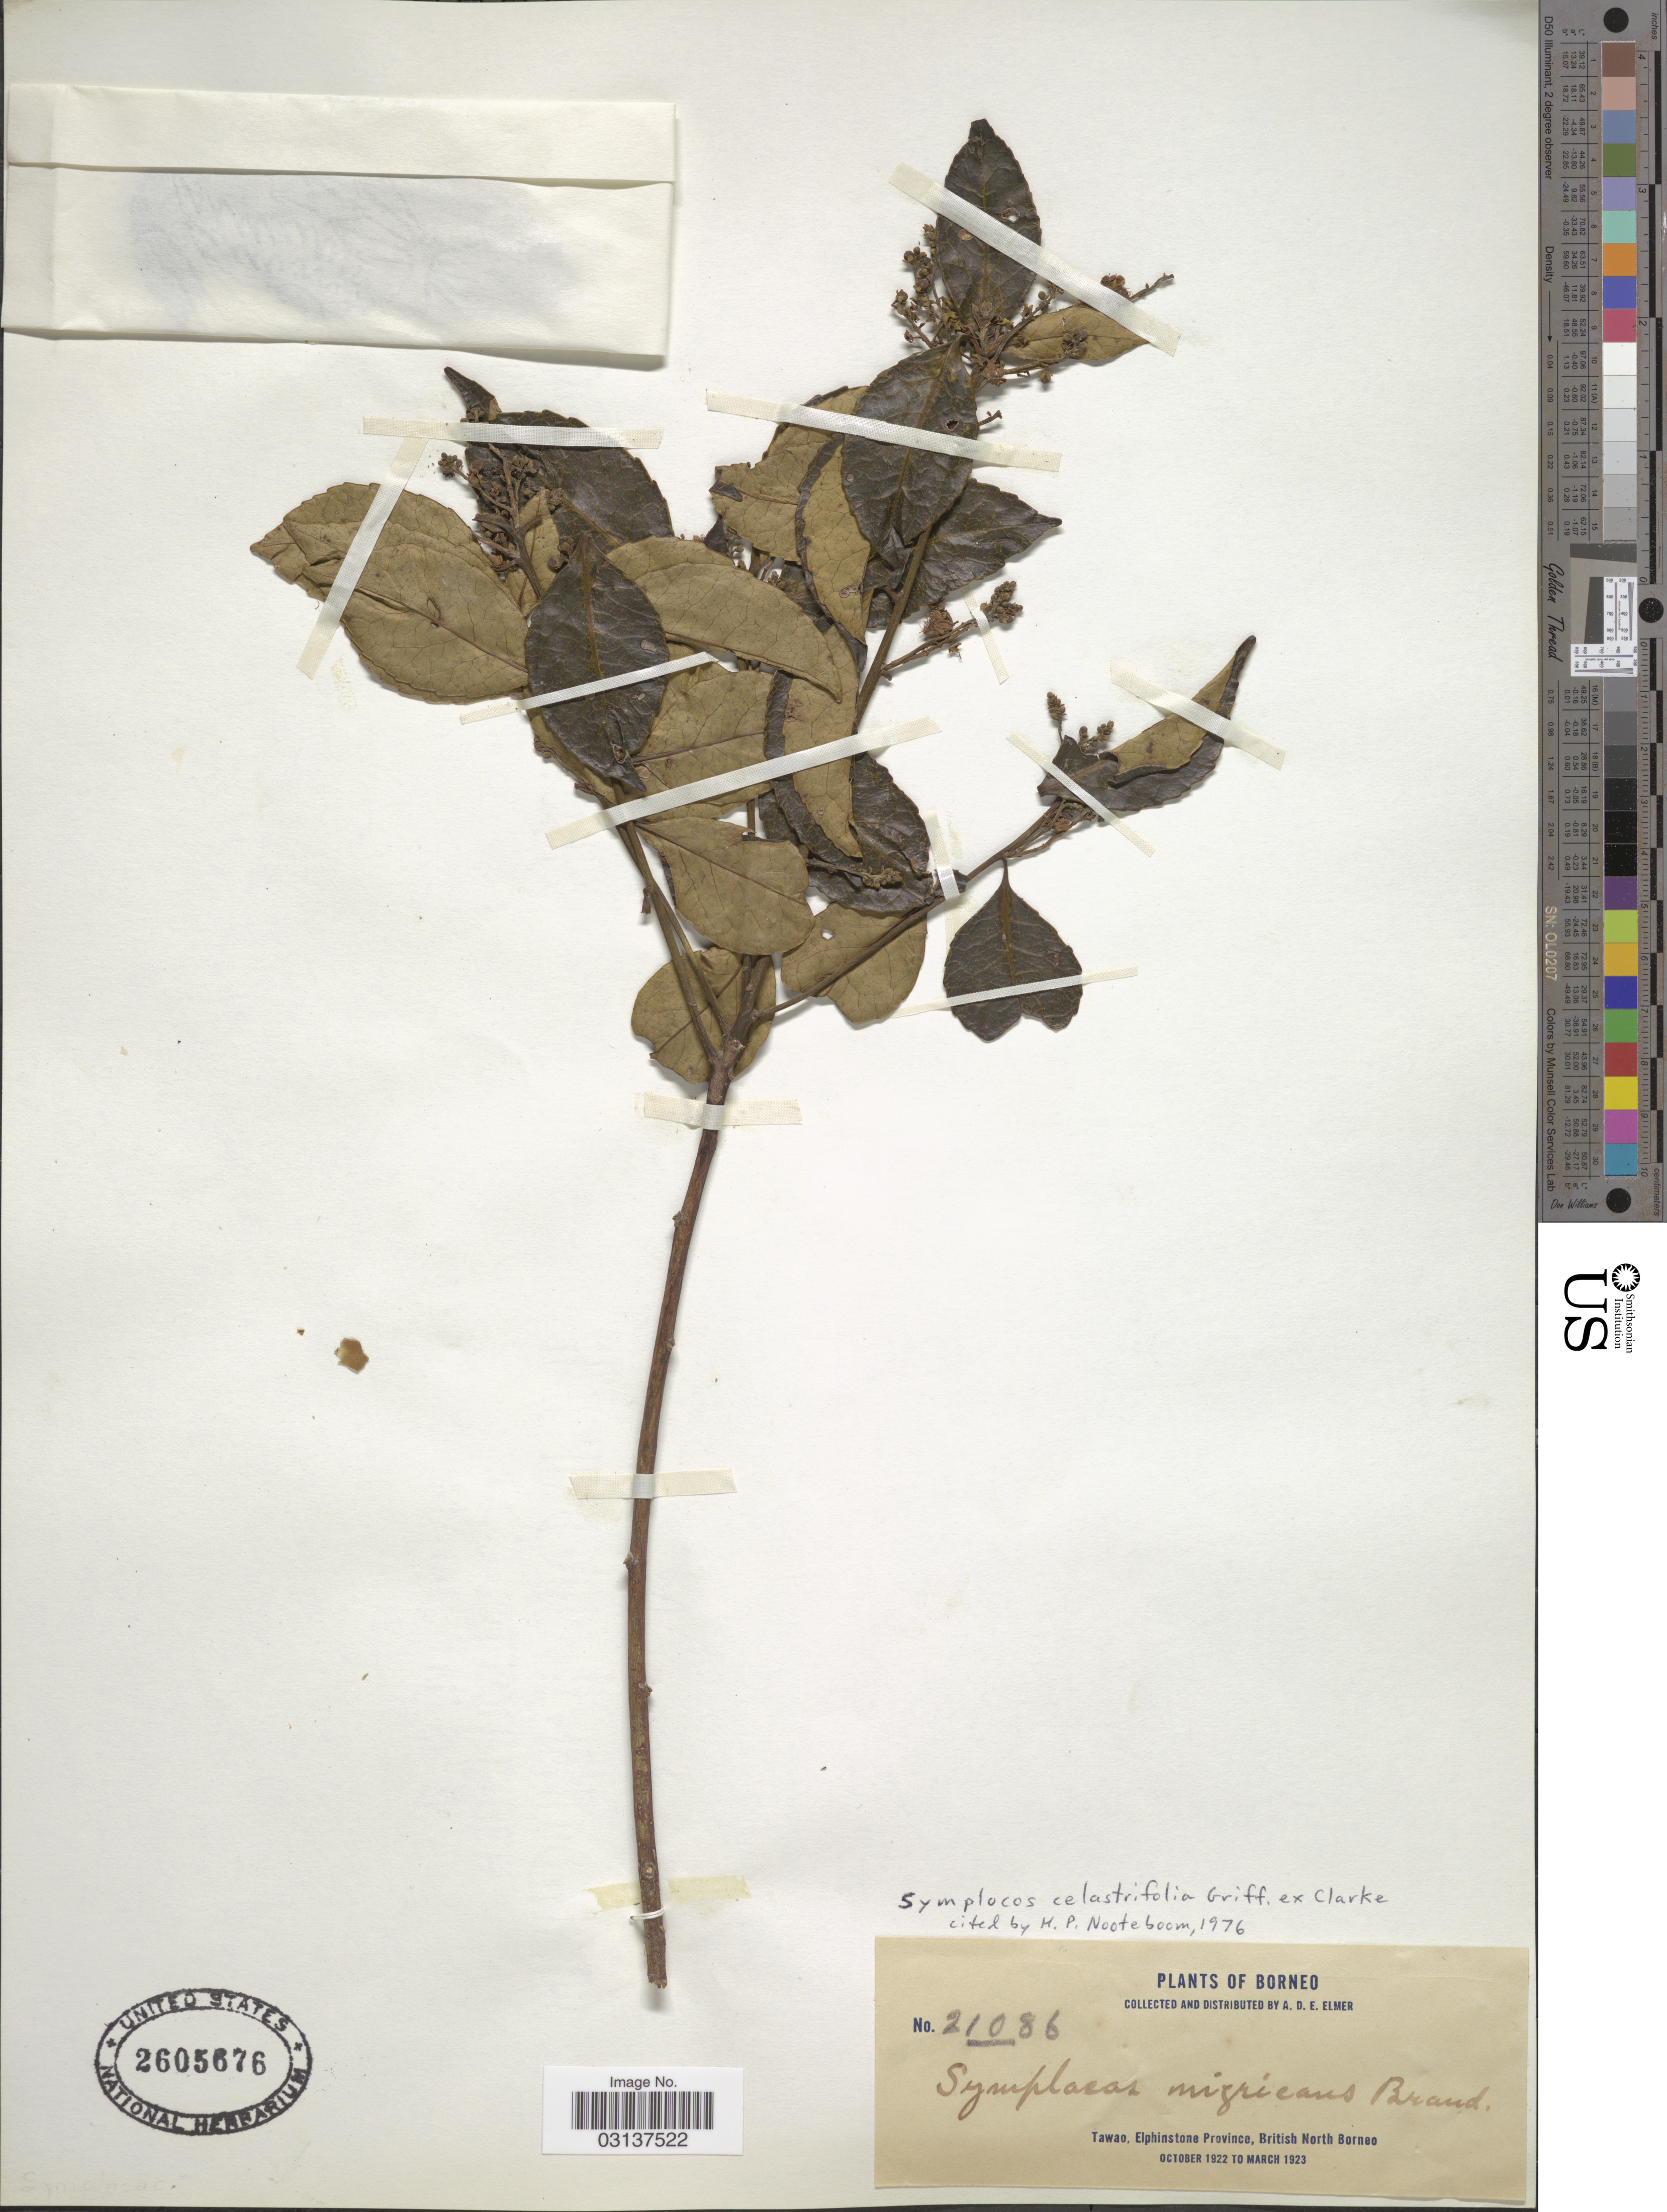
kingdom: Plantae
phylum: Tracheophyta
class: Magnoliopsida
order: Ericales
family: Symplocaceae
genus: Symplocos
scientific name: Symplocos celastrifolia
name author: Griff. ex C.B. Clarke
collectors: A. D. E. Elmer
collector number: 21086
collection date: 1922-10/1923-03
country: Malaysia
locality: Borneo, Tawao, Elphinstone Province, British North Borneo.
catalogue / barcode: US 2605676